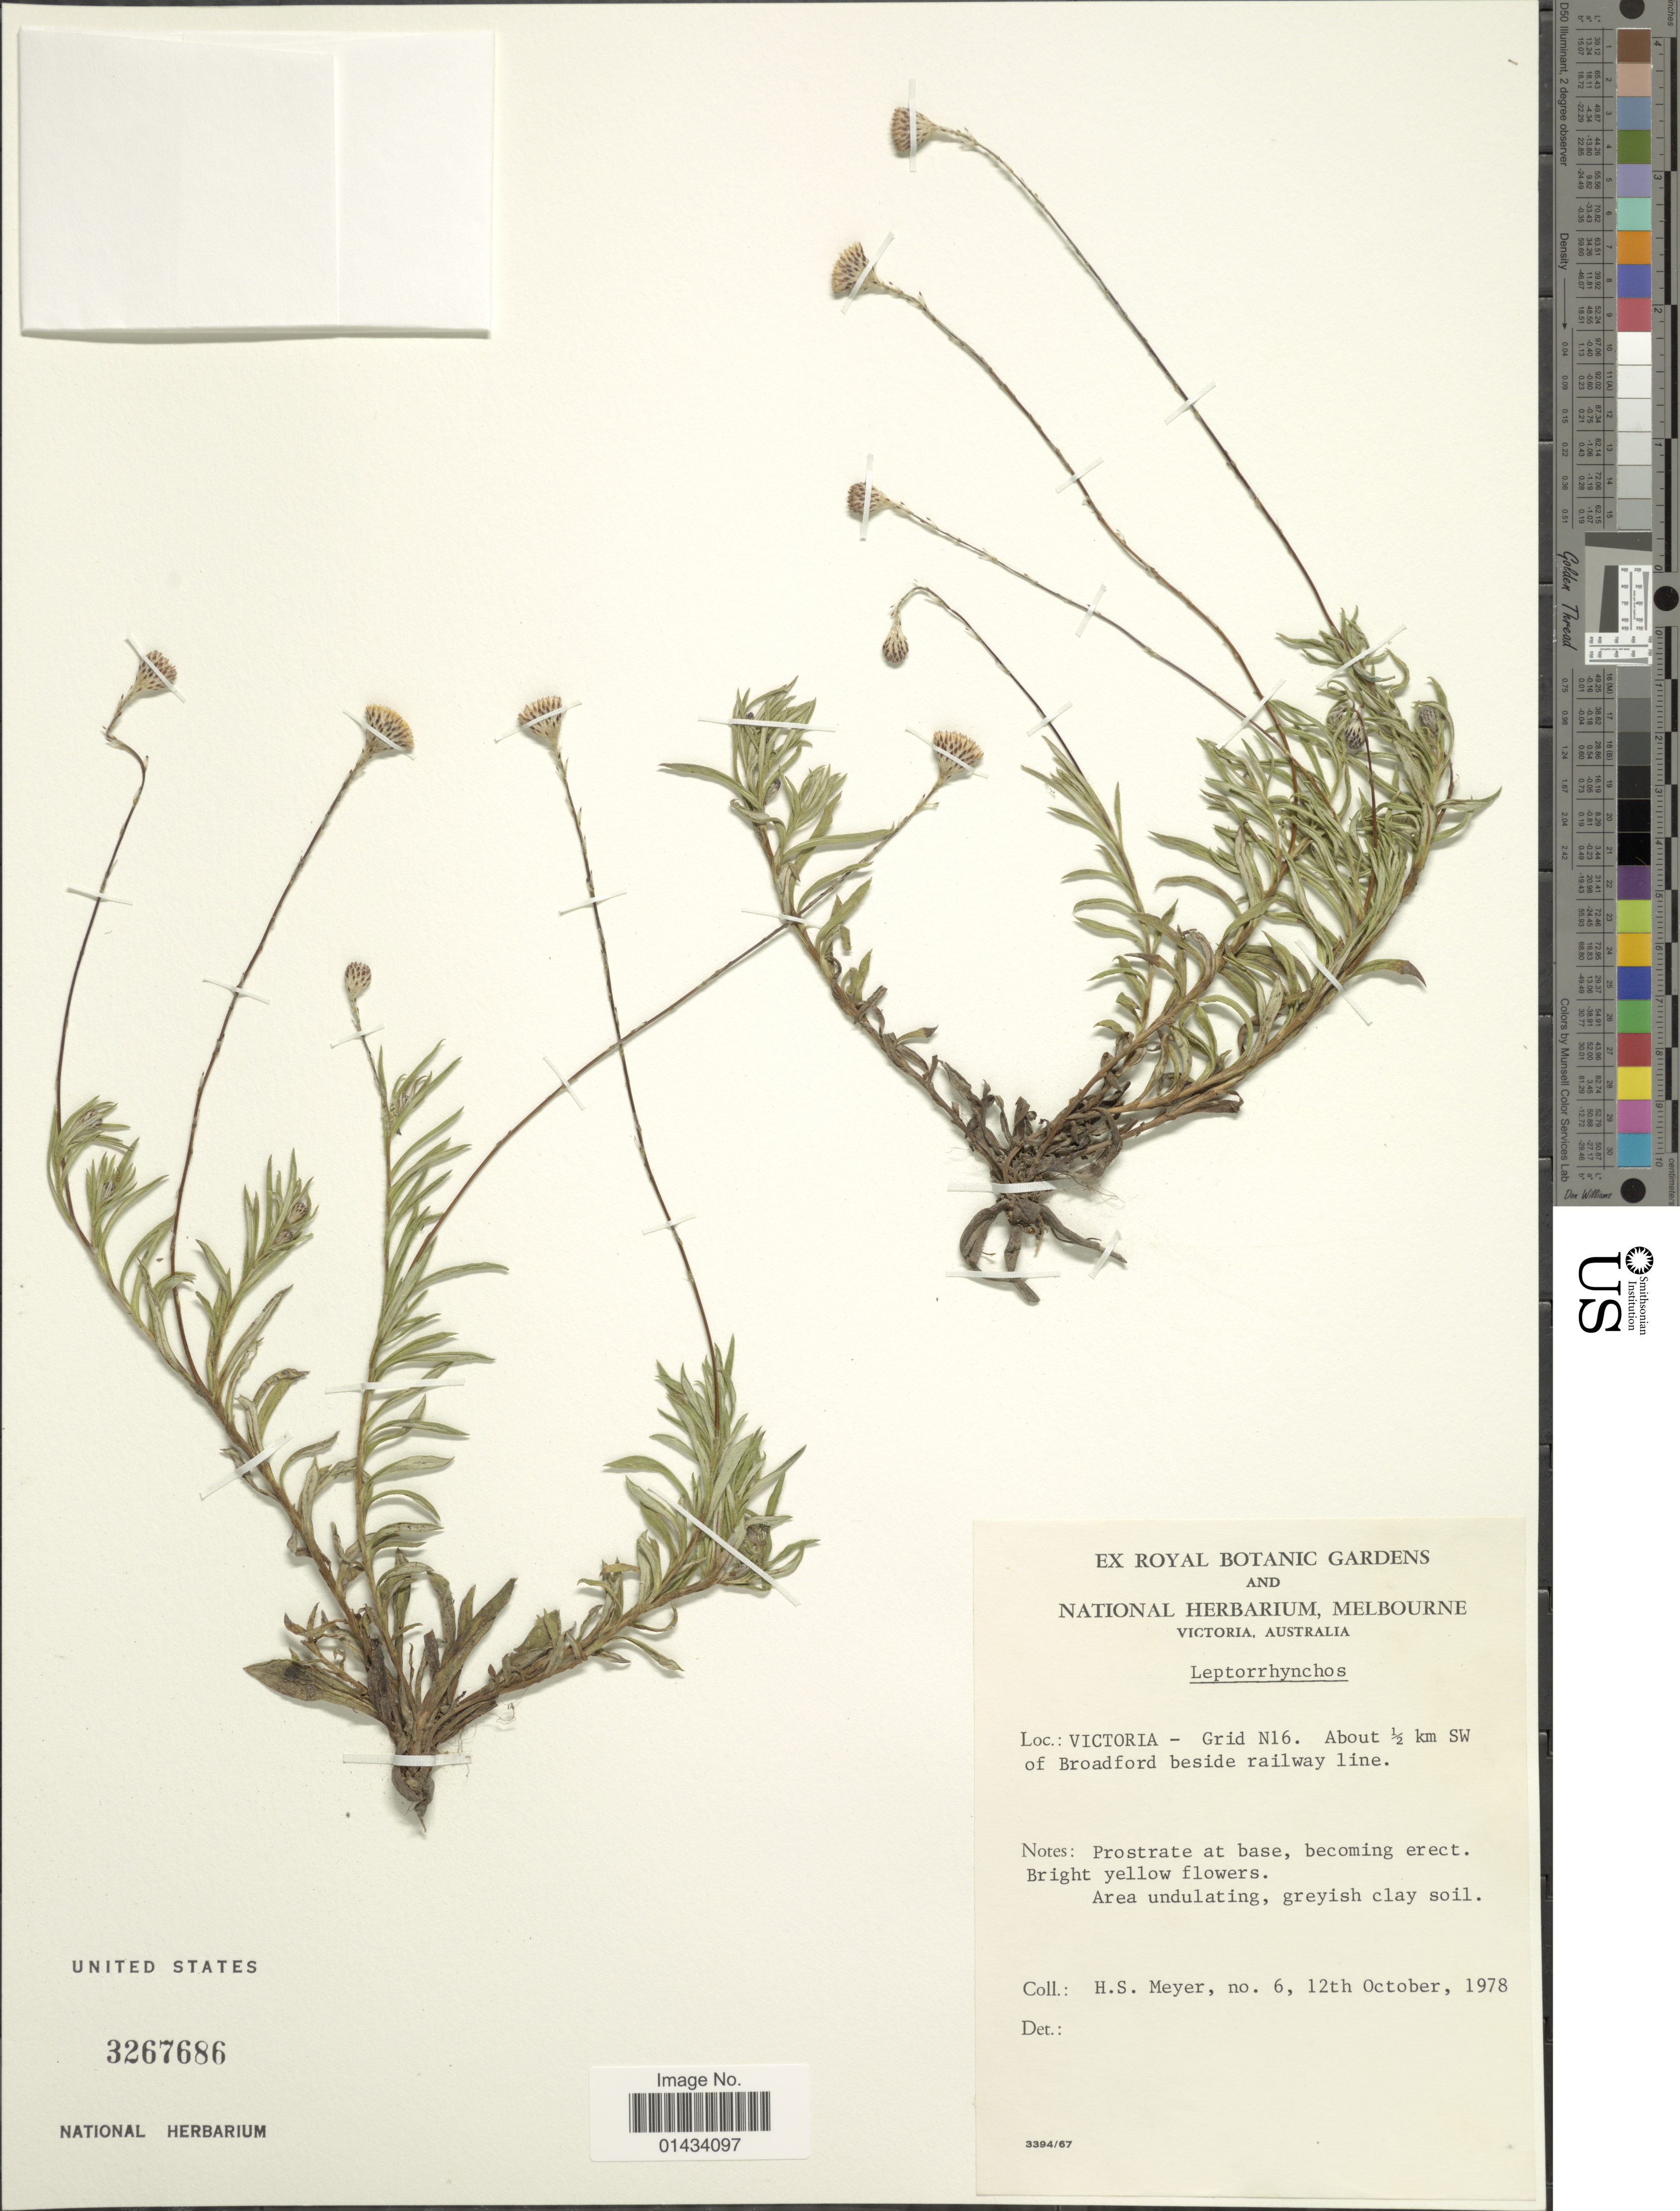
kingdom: Plantae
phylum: Tracheophyta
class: Magnoliopsida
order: Asterales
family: Asteraceae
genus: Leptorhynchos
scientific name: Leptorhynchos sp.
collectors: H. Meyer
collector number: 6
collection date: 1978-10-12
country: Australia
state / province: Victoria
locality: Victoria, Grid N16, about ½ km SW of Broadford beside railway line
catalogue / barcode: US 3267686